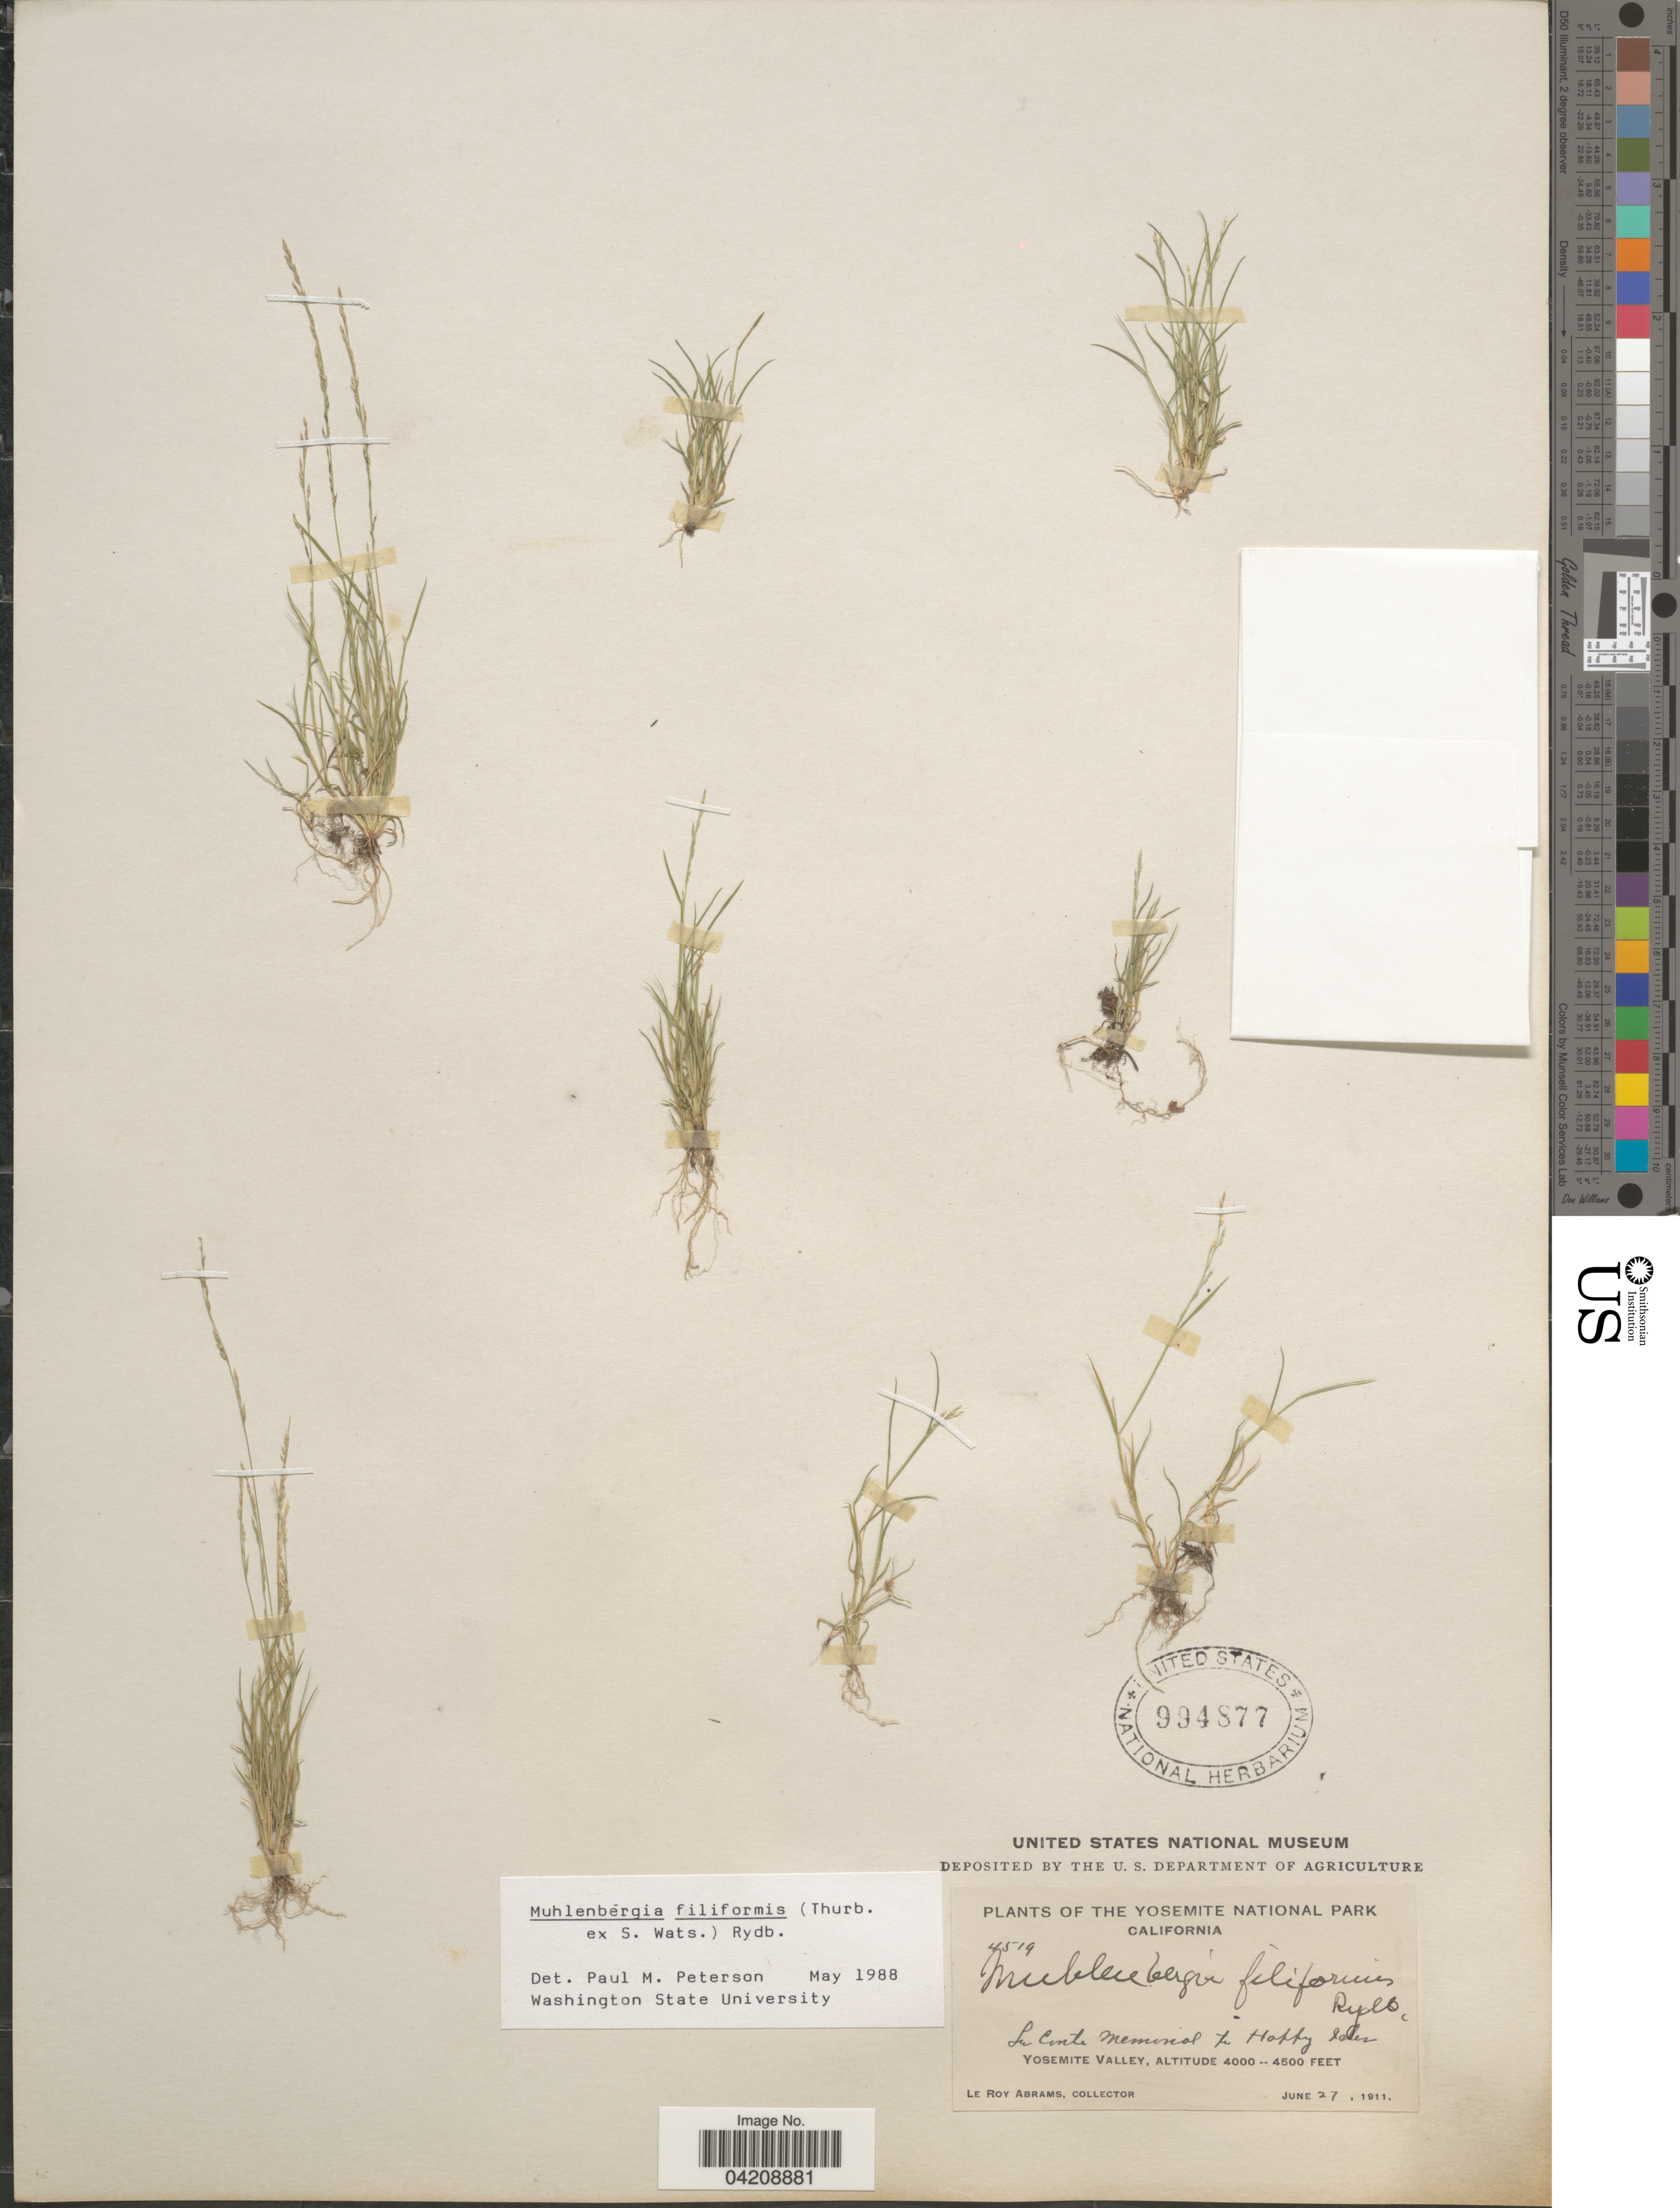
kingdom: Plantae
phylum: Tracheophyta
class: Liliopsida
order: Poales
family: Poaceae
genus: Muhlenbergia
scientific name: Muhlenbergia filiformis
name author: (Thurb. ex S. Watson) Rydb.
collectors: L. Abrams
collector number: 4519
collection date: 1911-06-27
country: United States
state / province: California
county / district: Mariposa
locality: The Yosemite National Park. Le Conte Memorial to Happy Isles. Yosemite Valley.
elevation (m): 1219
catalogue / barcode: US 994877